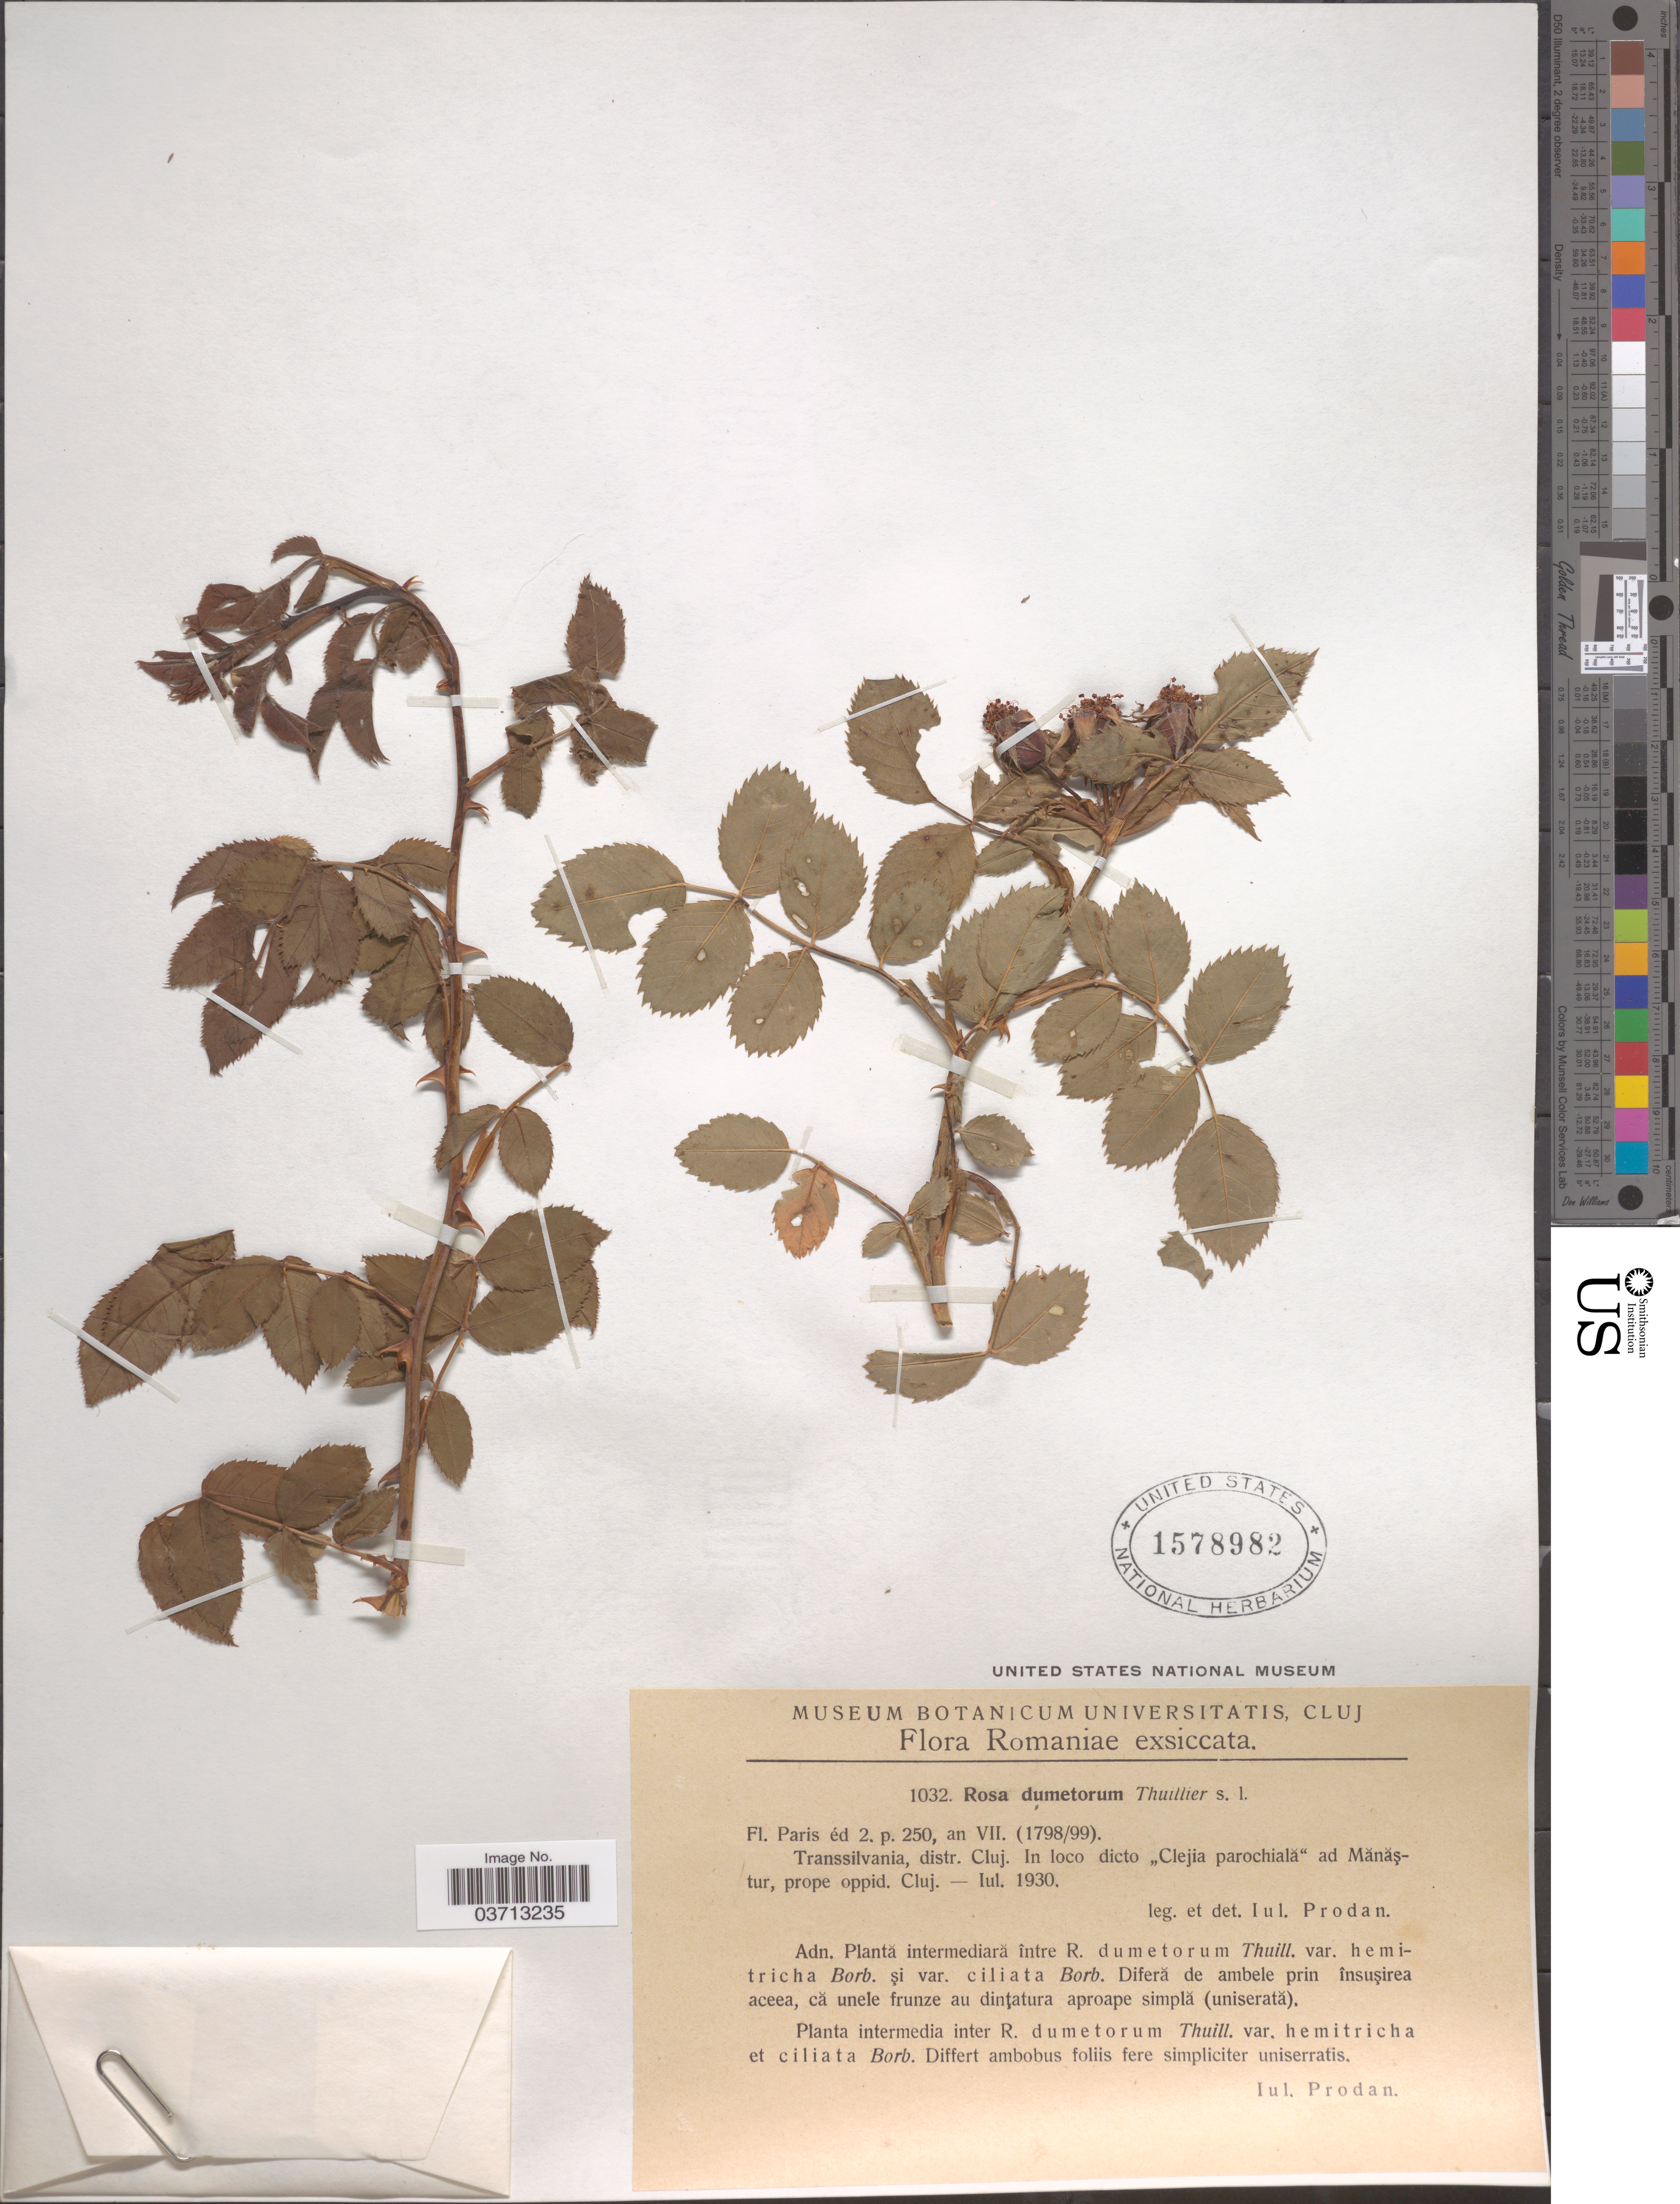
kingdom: Plantae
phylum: Tracheophyta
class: Magnoliopsida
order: Rosales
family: Rosaceae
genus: Rosa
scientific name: Rosa dumetorum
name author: Lange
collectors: J. Prodan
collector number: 1032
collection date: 1930-07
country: Romania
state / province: Cluj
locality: Transsilvania, distr. Cluj. In loco dicto "Clejia parochiala" ad Mănăştur, prope oppid. Cluj.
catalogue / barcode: US 1578982